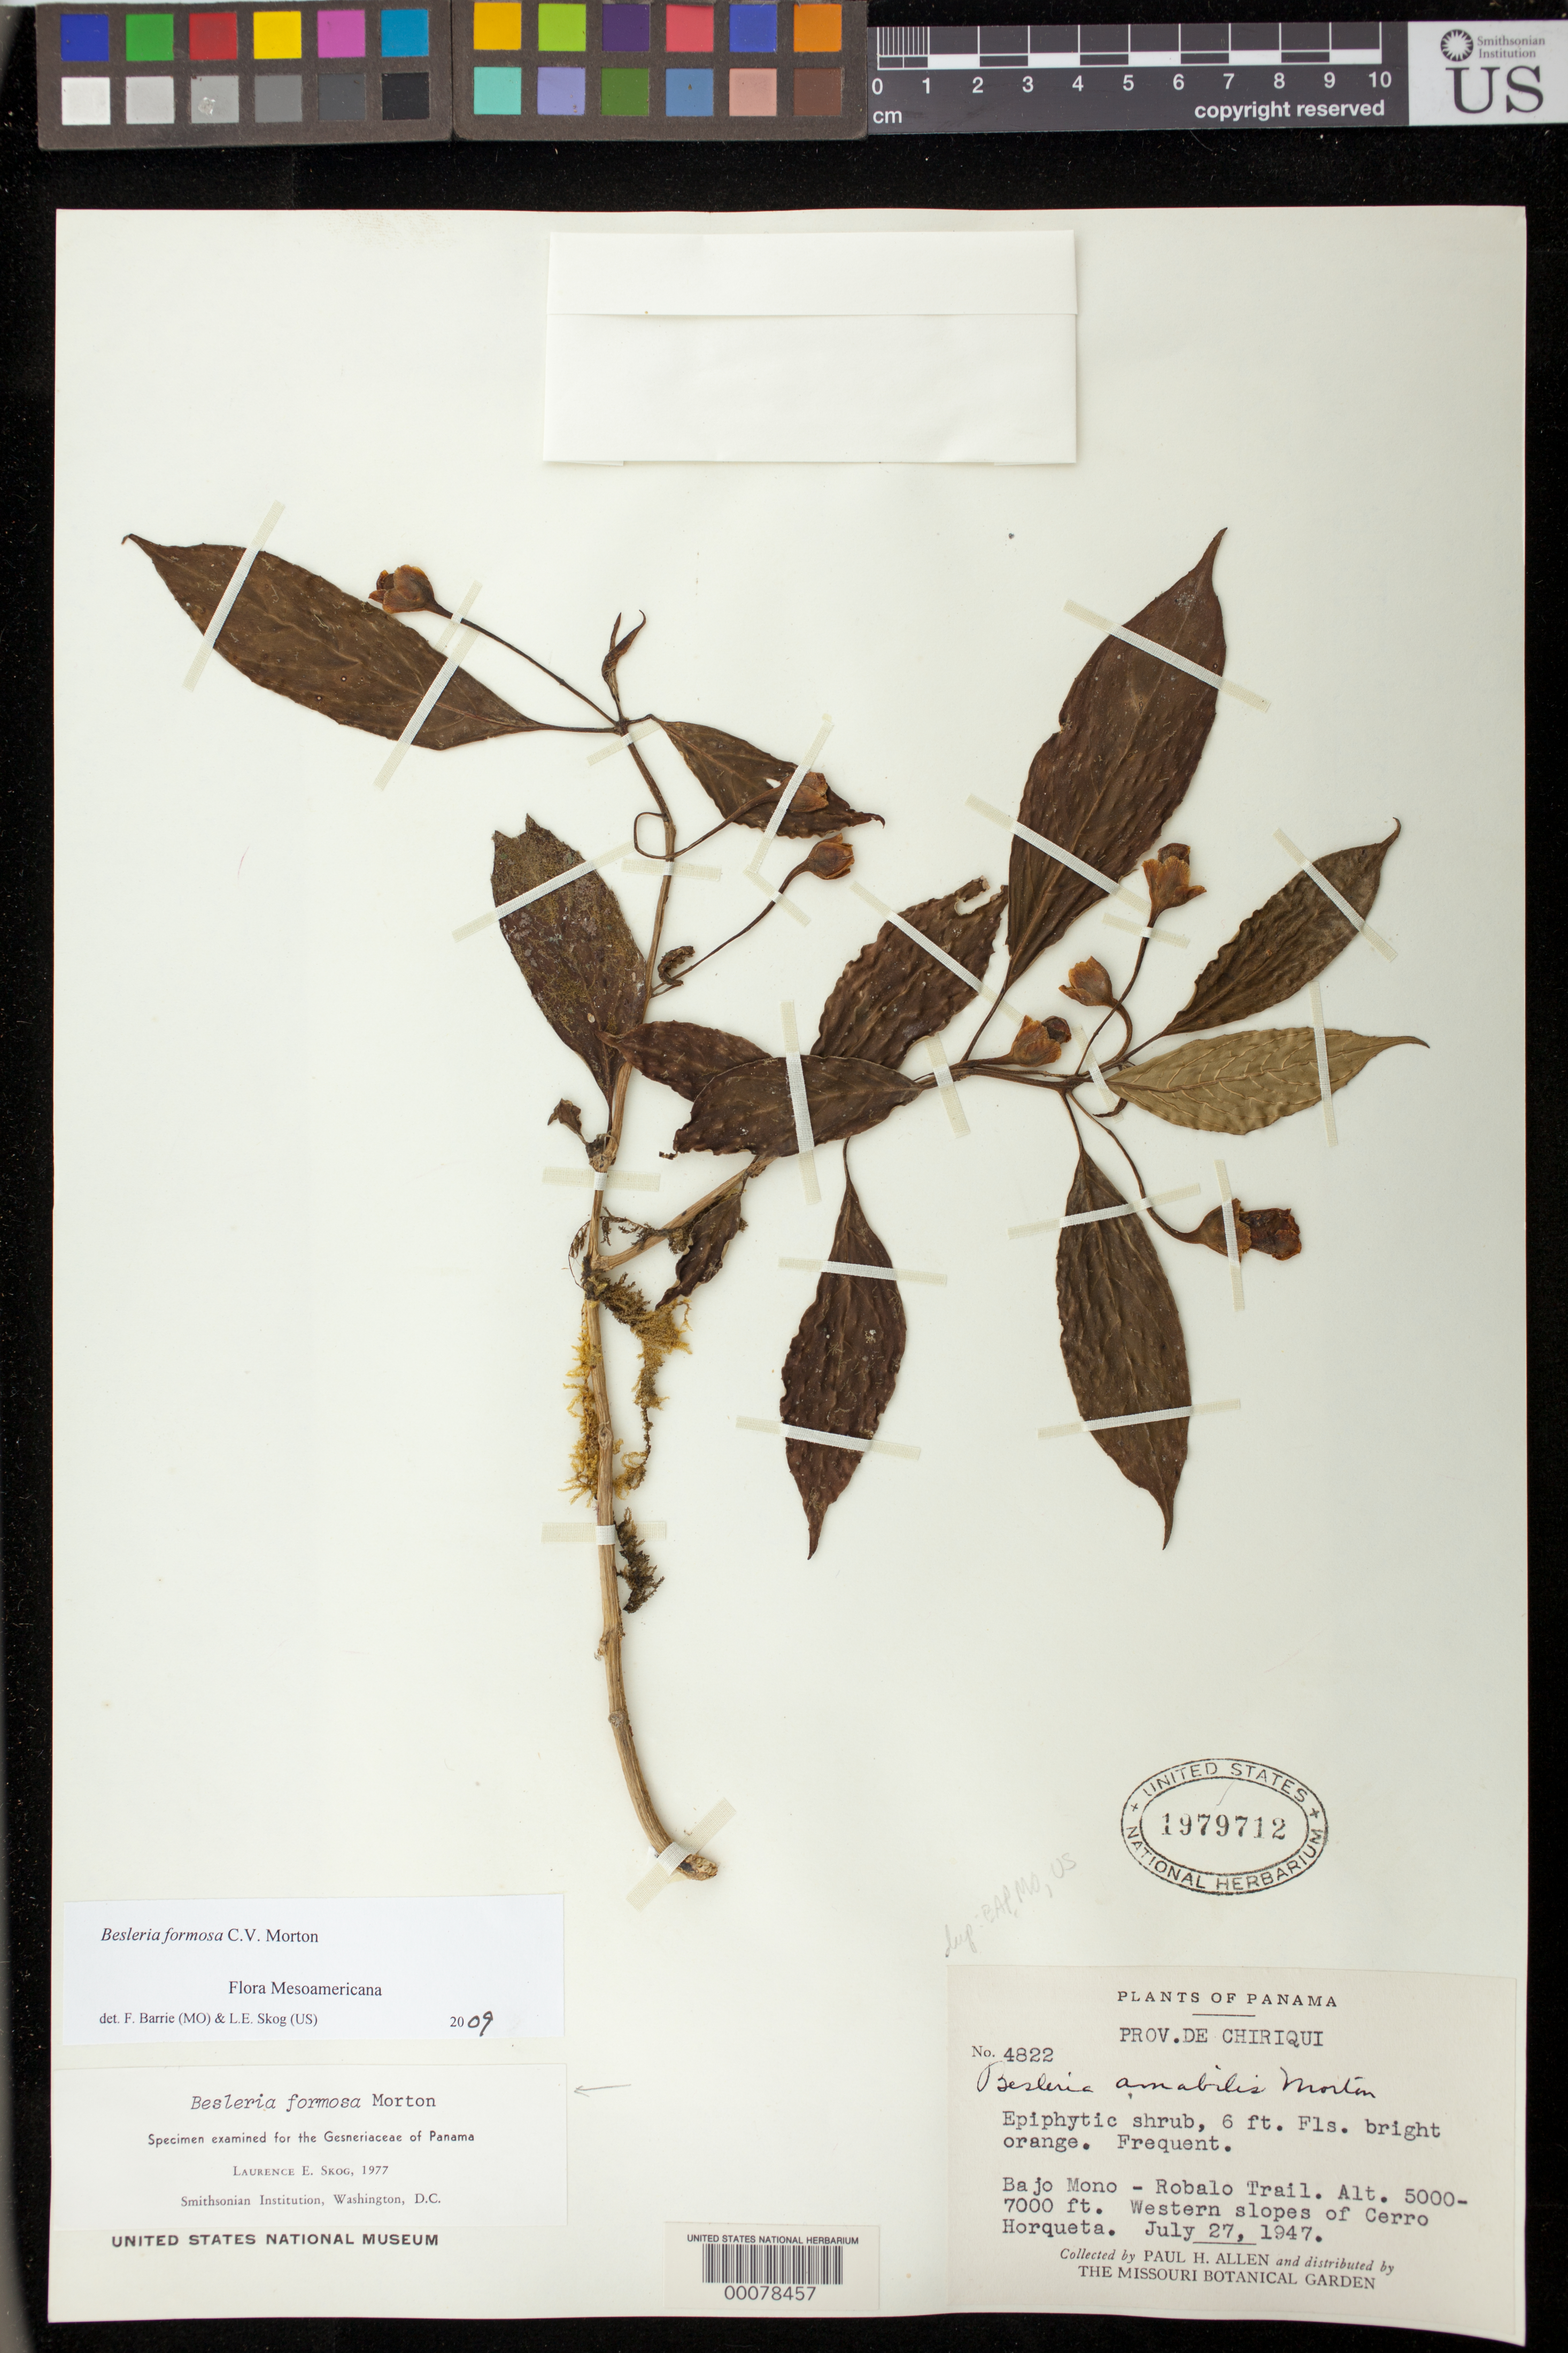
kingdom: Plantae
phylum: Tracheophyta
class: Magnoliopsida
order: Lamiales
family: Gesneriaceae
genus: Besleria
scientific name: Besleria amabilis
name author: C.V. Morton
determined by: Skog, Laurence E.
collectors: P. H. Allen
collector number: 4822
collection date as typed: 27 Jul 1947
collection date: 1947-07-27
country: Panama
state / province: Chiriquí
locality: Bajo Mono - Robalo trail, western slopes of Cerro Horqueta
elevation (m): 1524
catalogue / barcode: US 1979712